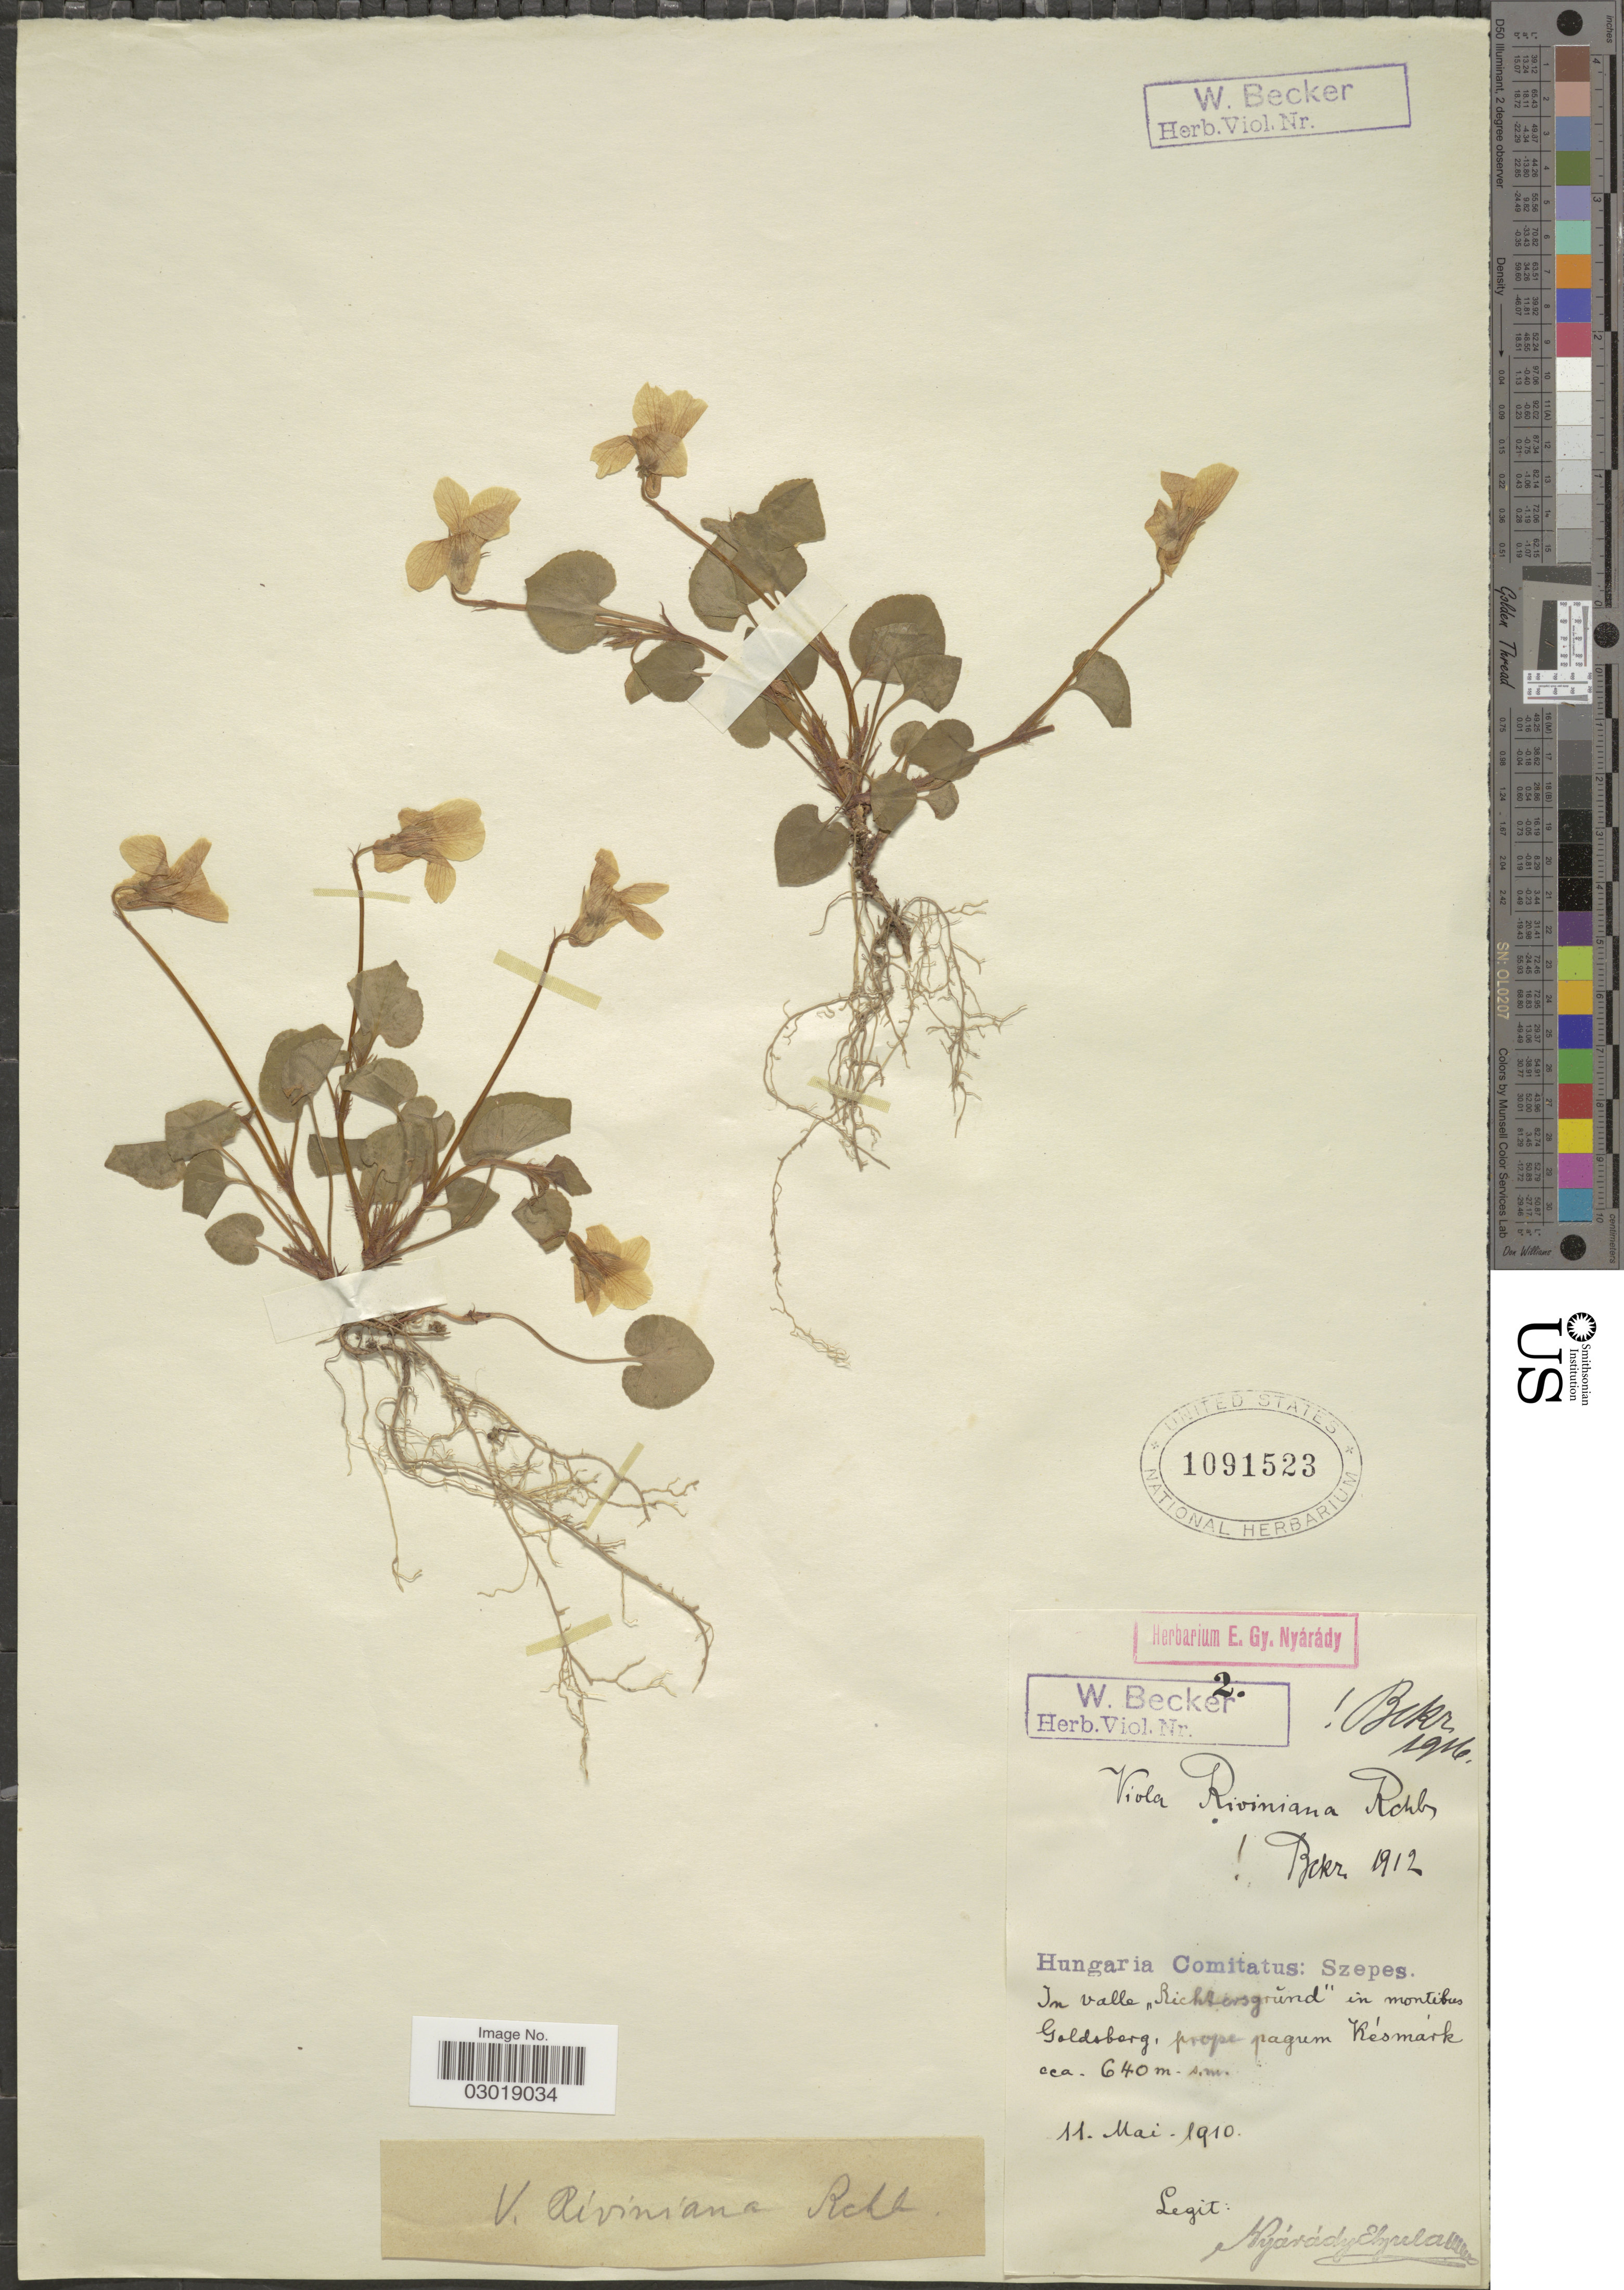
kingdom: Plantae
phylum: Tracheophyta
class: Magnoliopsida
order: Malpighiales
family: Violaceae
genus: Viola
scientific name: Viola riviniana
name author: Rchb.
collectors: E. Nyárády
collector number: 2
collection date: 1910-05-11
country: Hungary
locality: Hungaria Comitatus: Szepes. In valle "Richtersgrúnd" in montibus Goldsberg, prope pagum Késmárk.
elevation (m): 640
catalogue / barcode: US 1091523